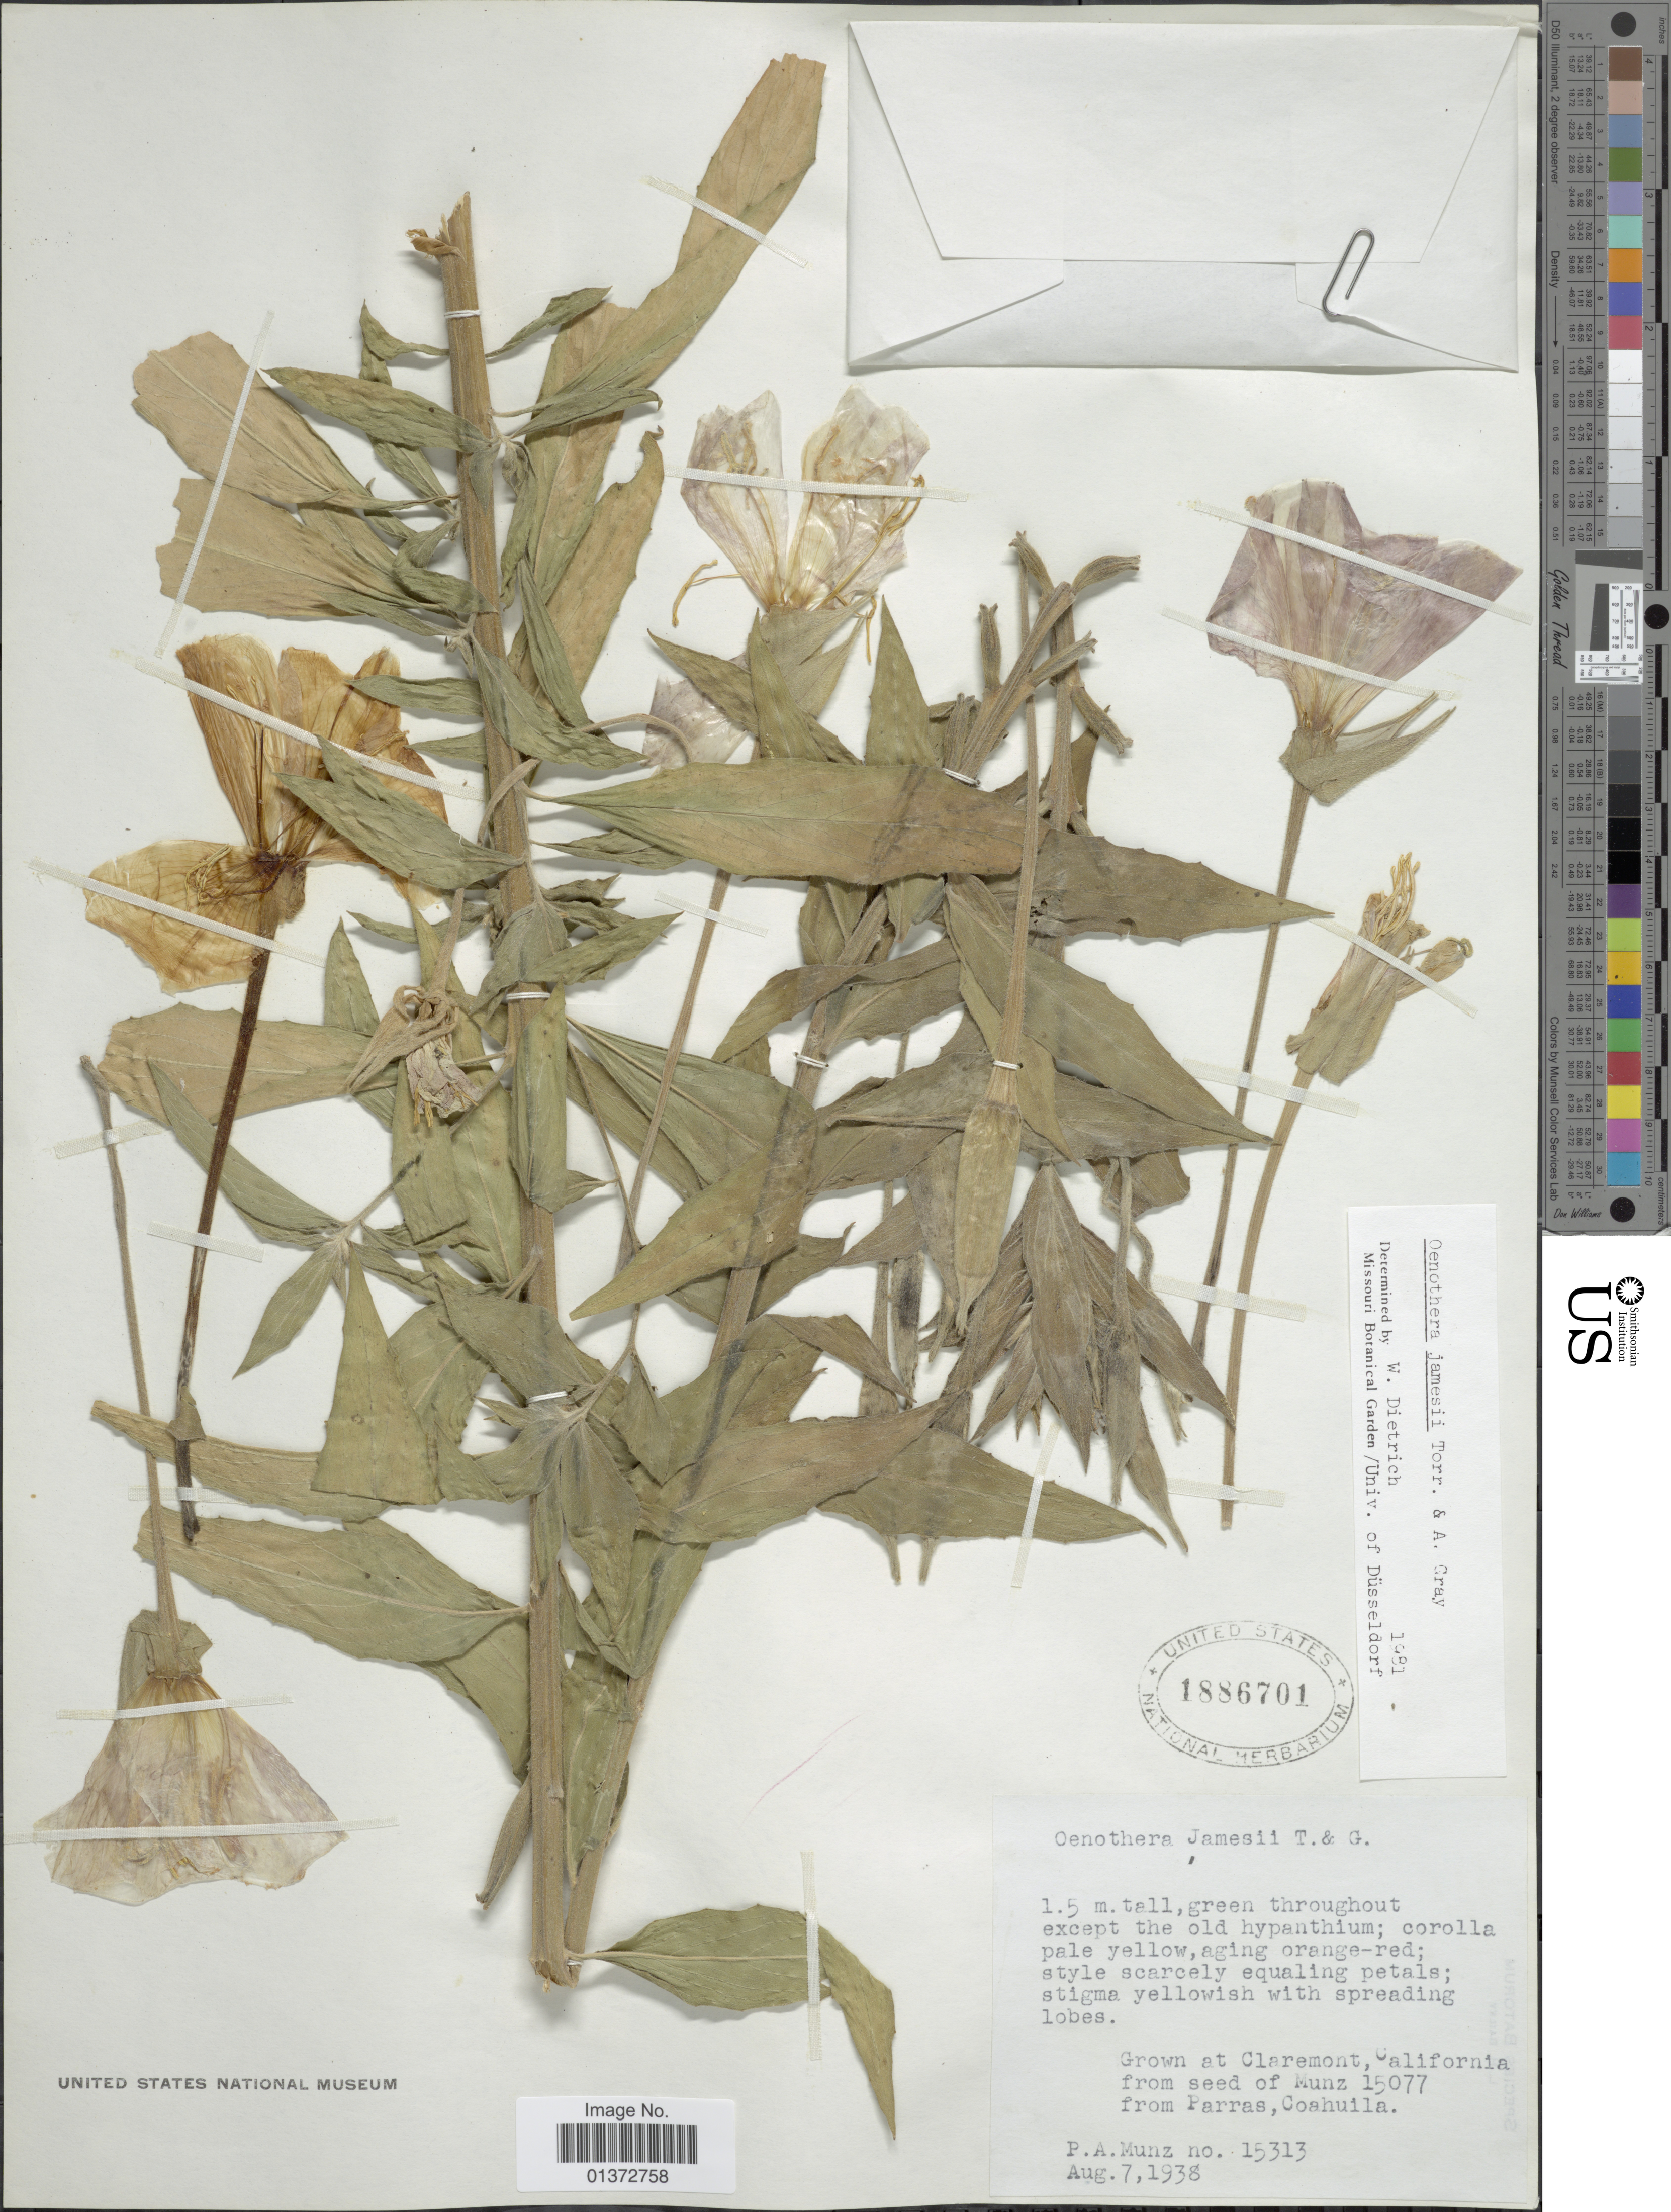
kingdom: Plantae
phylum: Tracheophyta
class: Magnoliopsida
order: Myrtales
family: Onagraceae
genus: Oenothera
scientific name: Oenothera jamesii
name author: Torr. & A. Gray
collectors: P. A. Munz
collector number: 15313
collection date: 1938-08-07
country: United States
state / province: California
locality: Claremont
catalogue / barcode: US 1886701